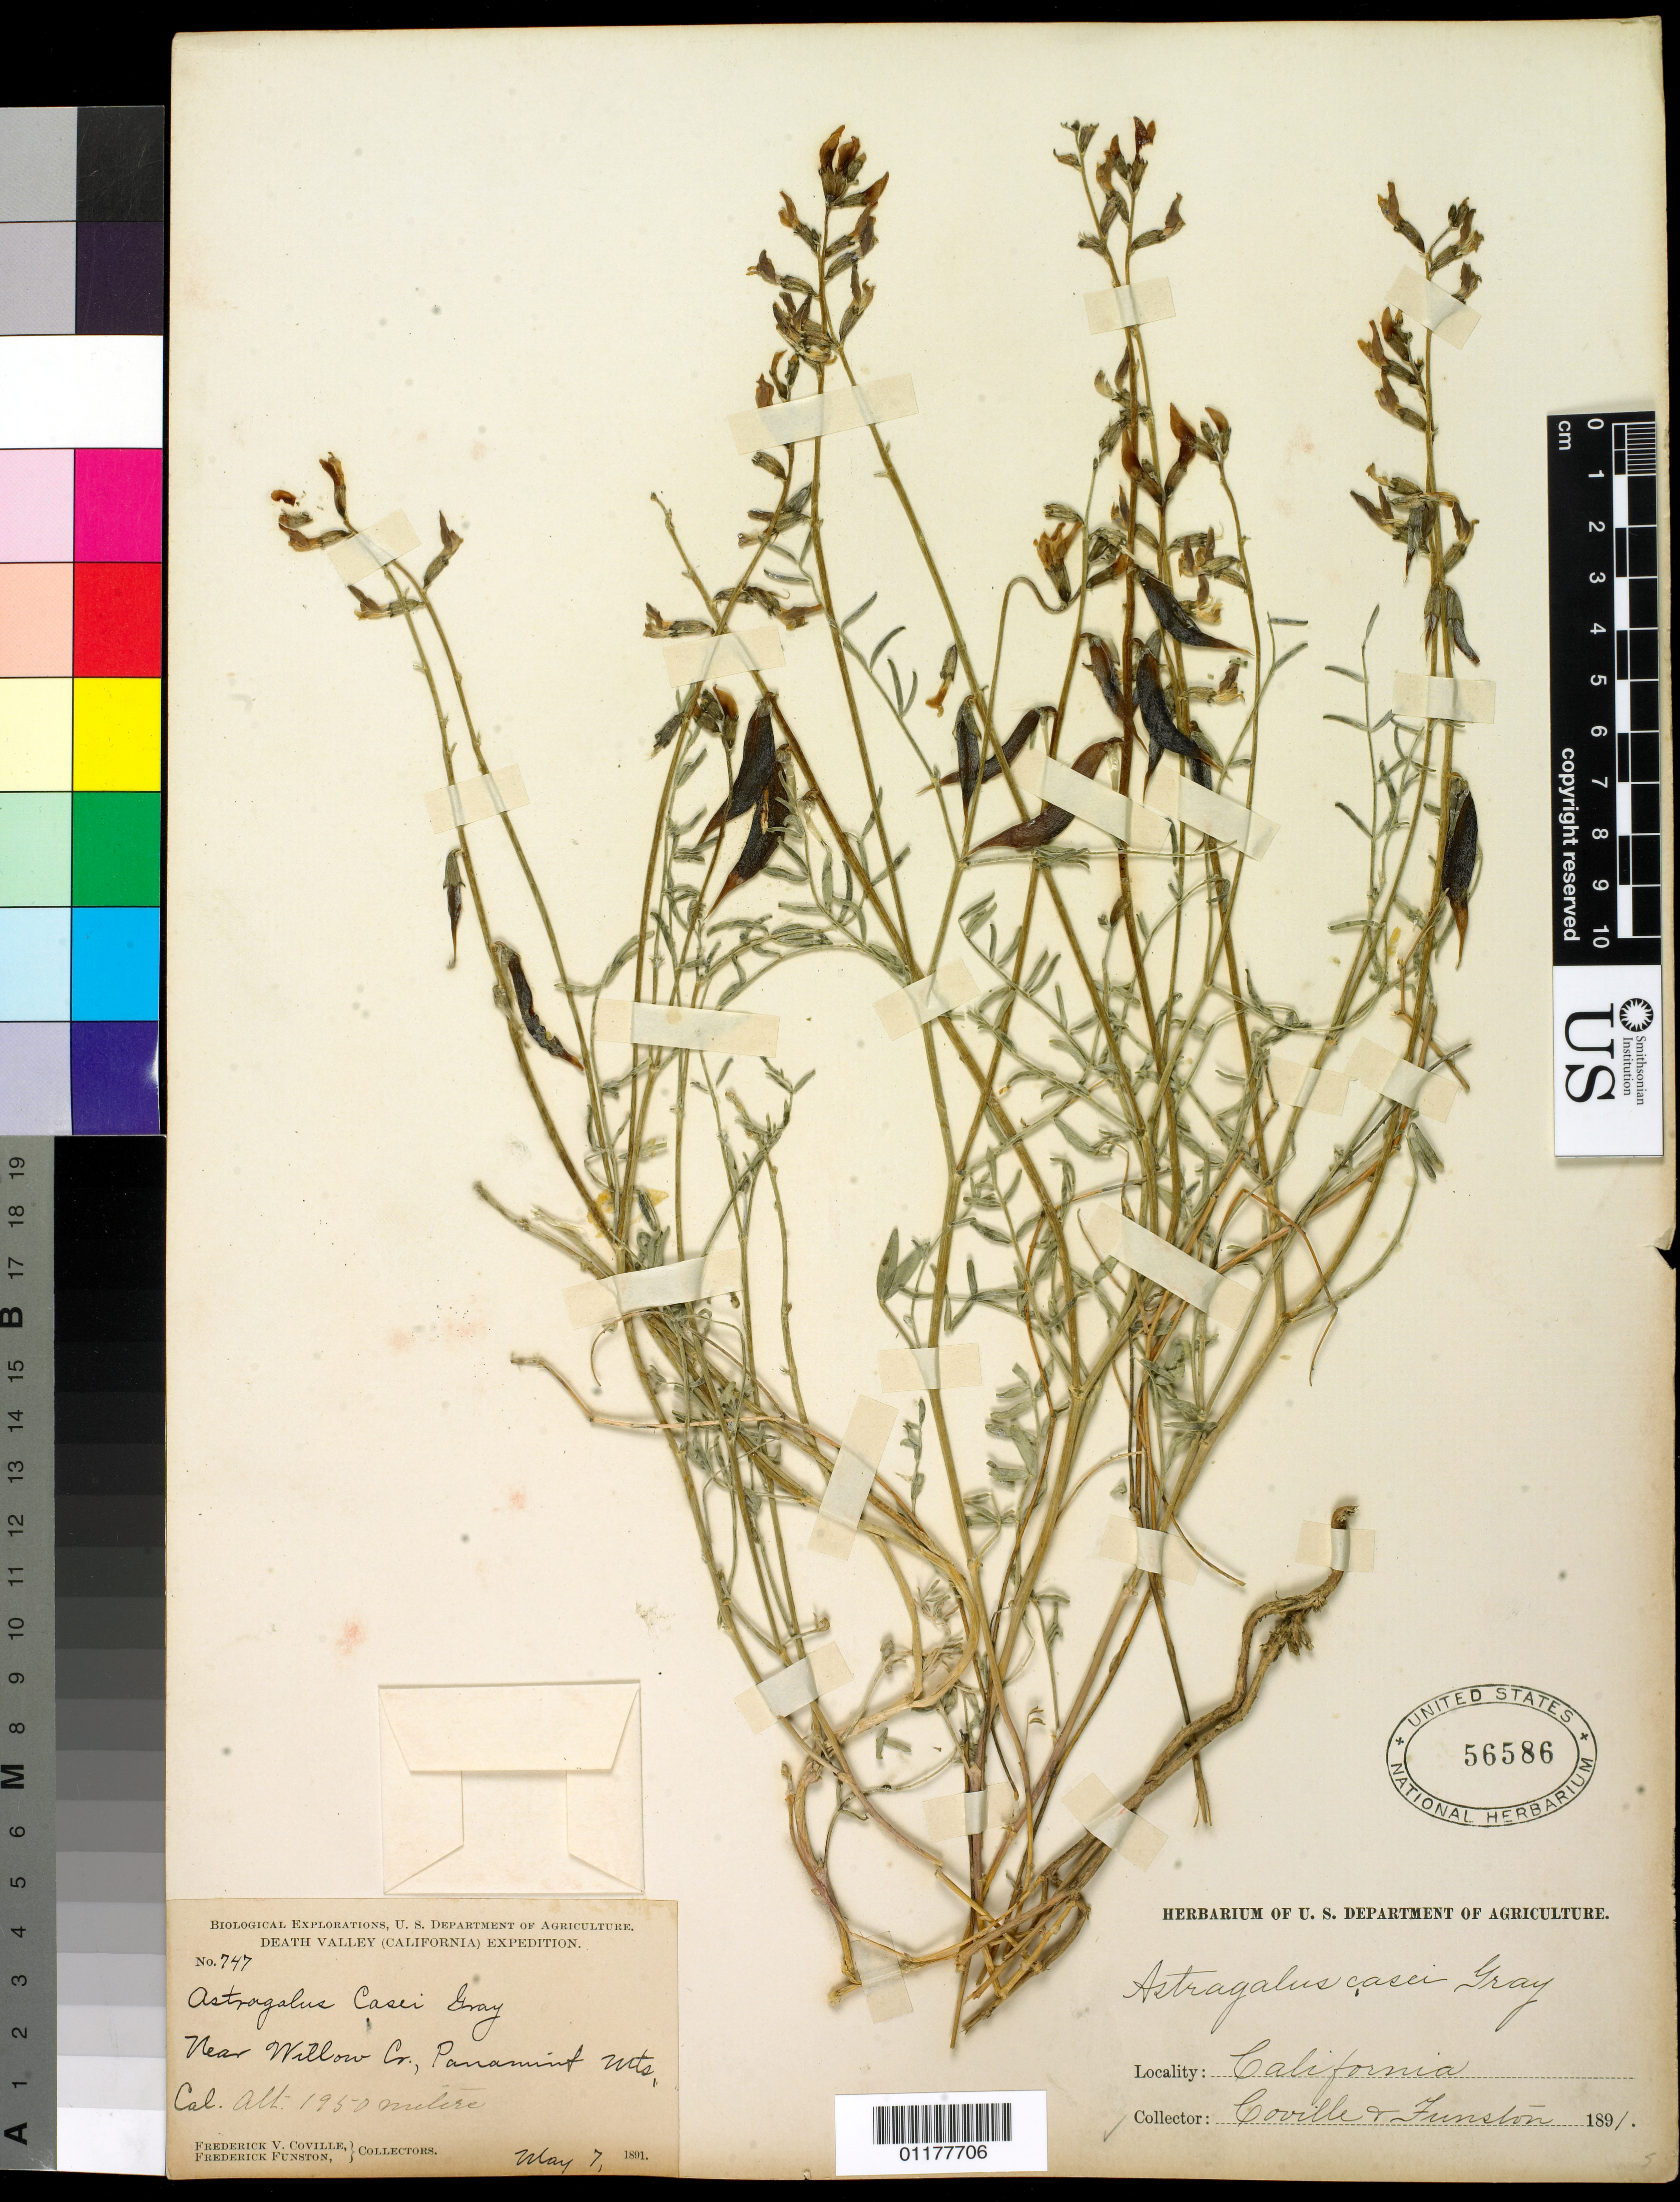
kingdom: Plantae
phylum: Tracheophyta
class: Magnoliopsida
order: Fabales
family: Fabaceae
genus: Astragalus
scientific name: Astragalus casei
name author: A. Gray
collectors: F. V. Coville & F. Funston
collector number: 747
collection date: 1891-05-07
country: United States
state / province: California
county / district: Inyo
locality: Near Willow County, Panamint Mts.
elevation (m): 1950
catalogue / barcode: US 56586